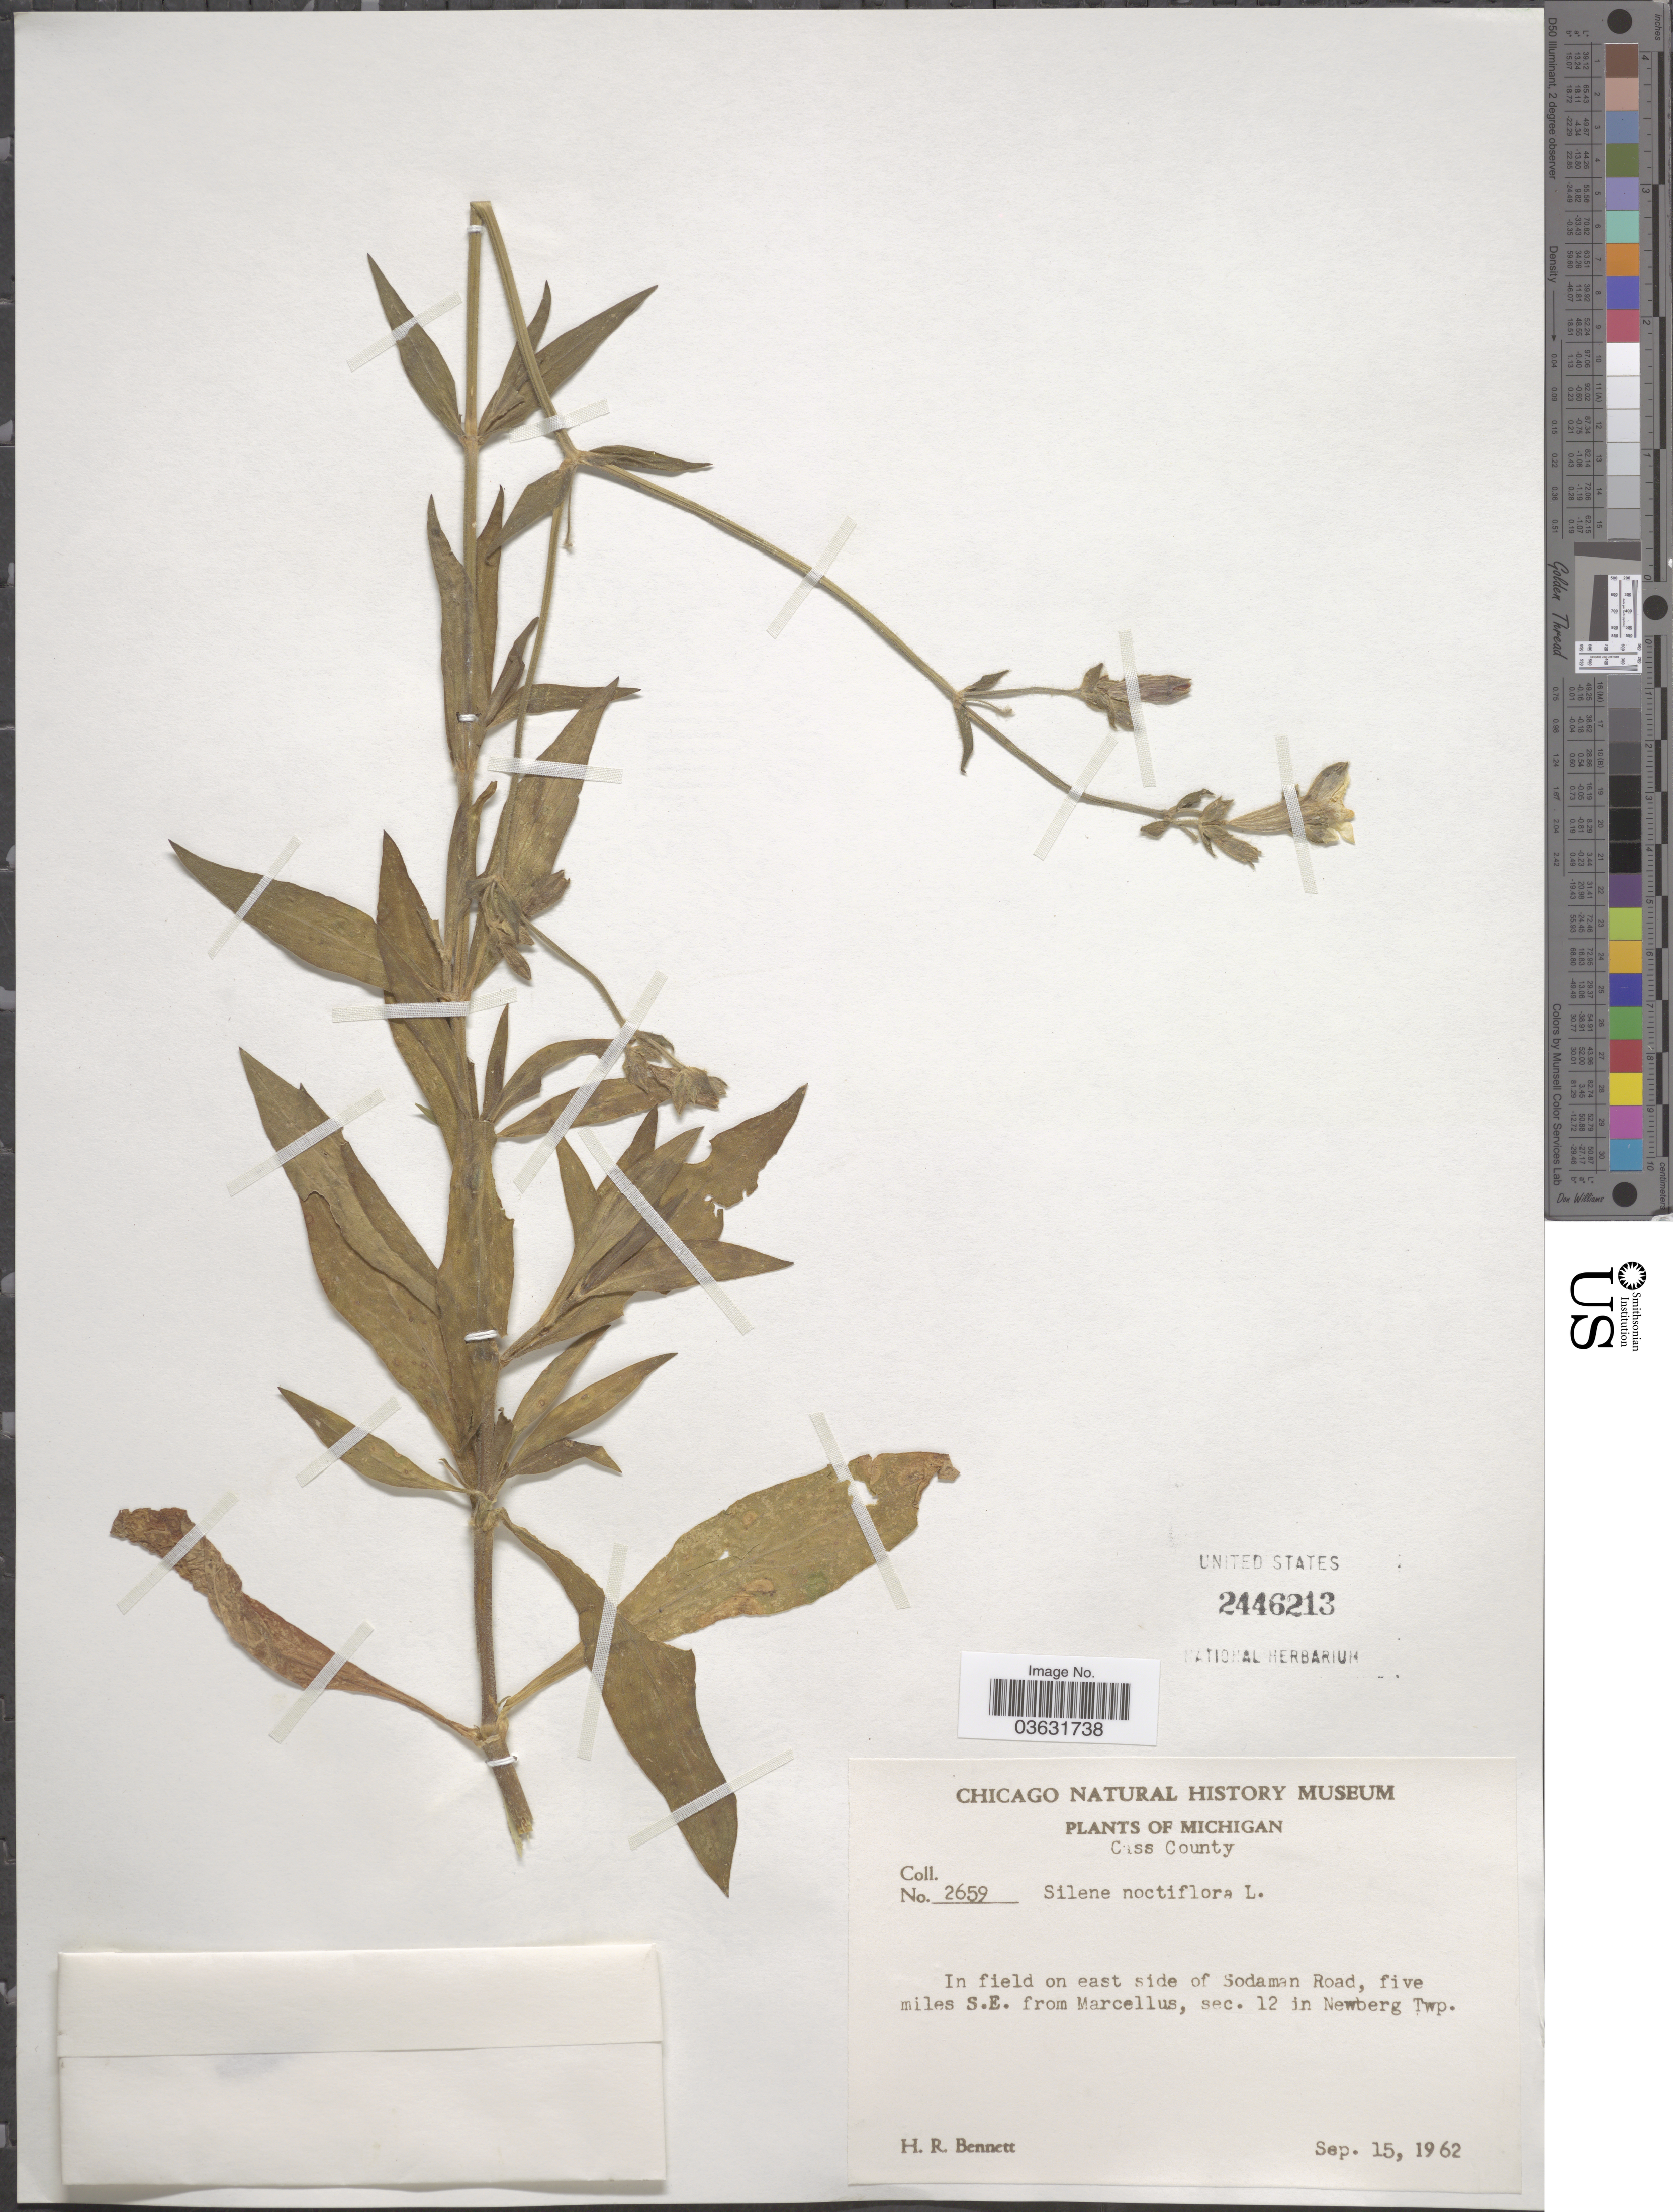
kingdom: Plantae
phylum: Tracheophyta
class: Magnoliopsida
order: Caryophyllales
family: Caryophyllaceae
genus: Silene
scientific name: Silene noctiflora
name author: L.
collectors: H. R. Bennett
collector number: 2659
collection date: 1962-09-15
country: United States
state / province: Michigan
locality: Cass County. In field on east side of Sodaman Road, five miles S.E. from Marcellus, sec. 12 in Newberg Twp.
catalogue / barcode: US 2446213